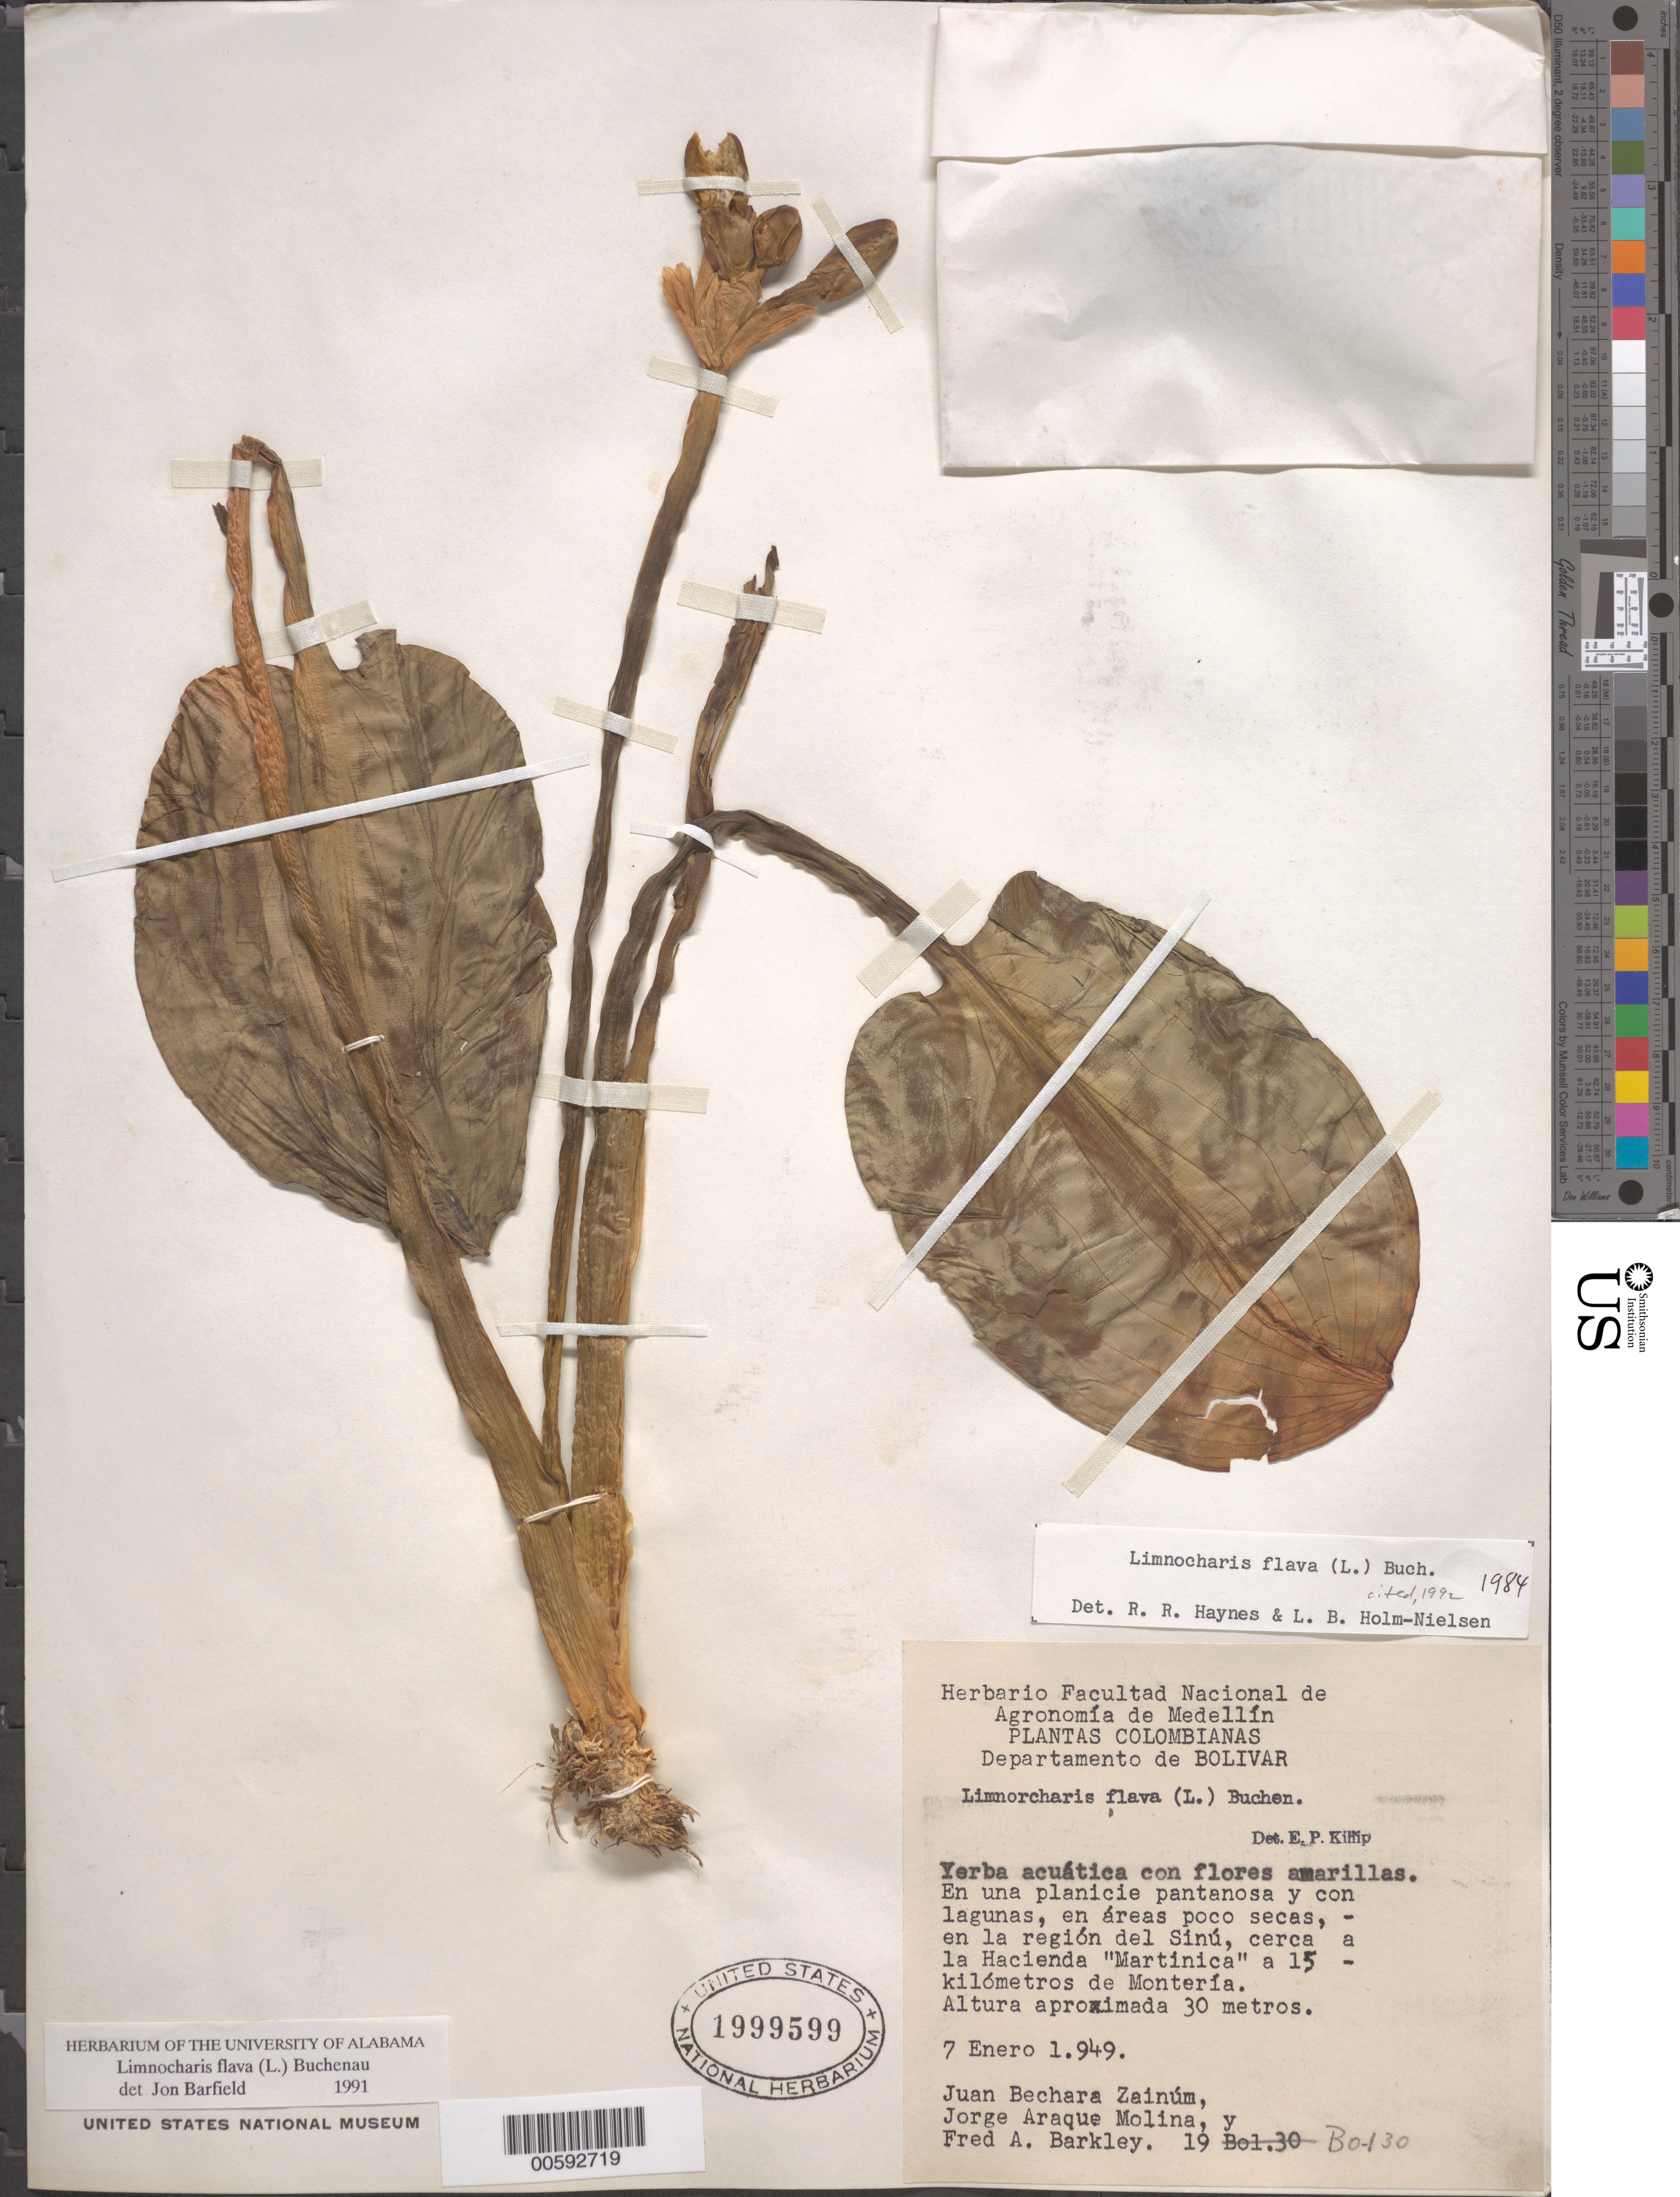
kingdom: Plantae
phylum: Tracheophyta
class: Liliopsida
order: Alismatales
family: Alismataceae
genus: Limnocharis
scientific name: Limnocharis flava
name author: (L.) Buchenau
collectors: J. Zainúm, J. Araque Molina & F. A. Barkley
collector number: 19 Bo-30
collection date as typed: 07 Jan 1949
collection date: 1949-01-07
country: Colombia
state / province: Bolívar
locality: Monteria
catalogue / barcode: US 1999599